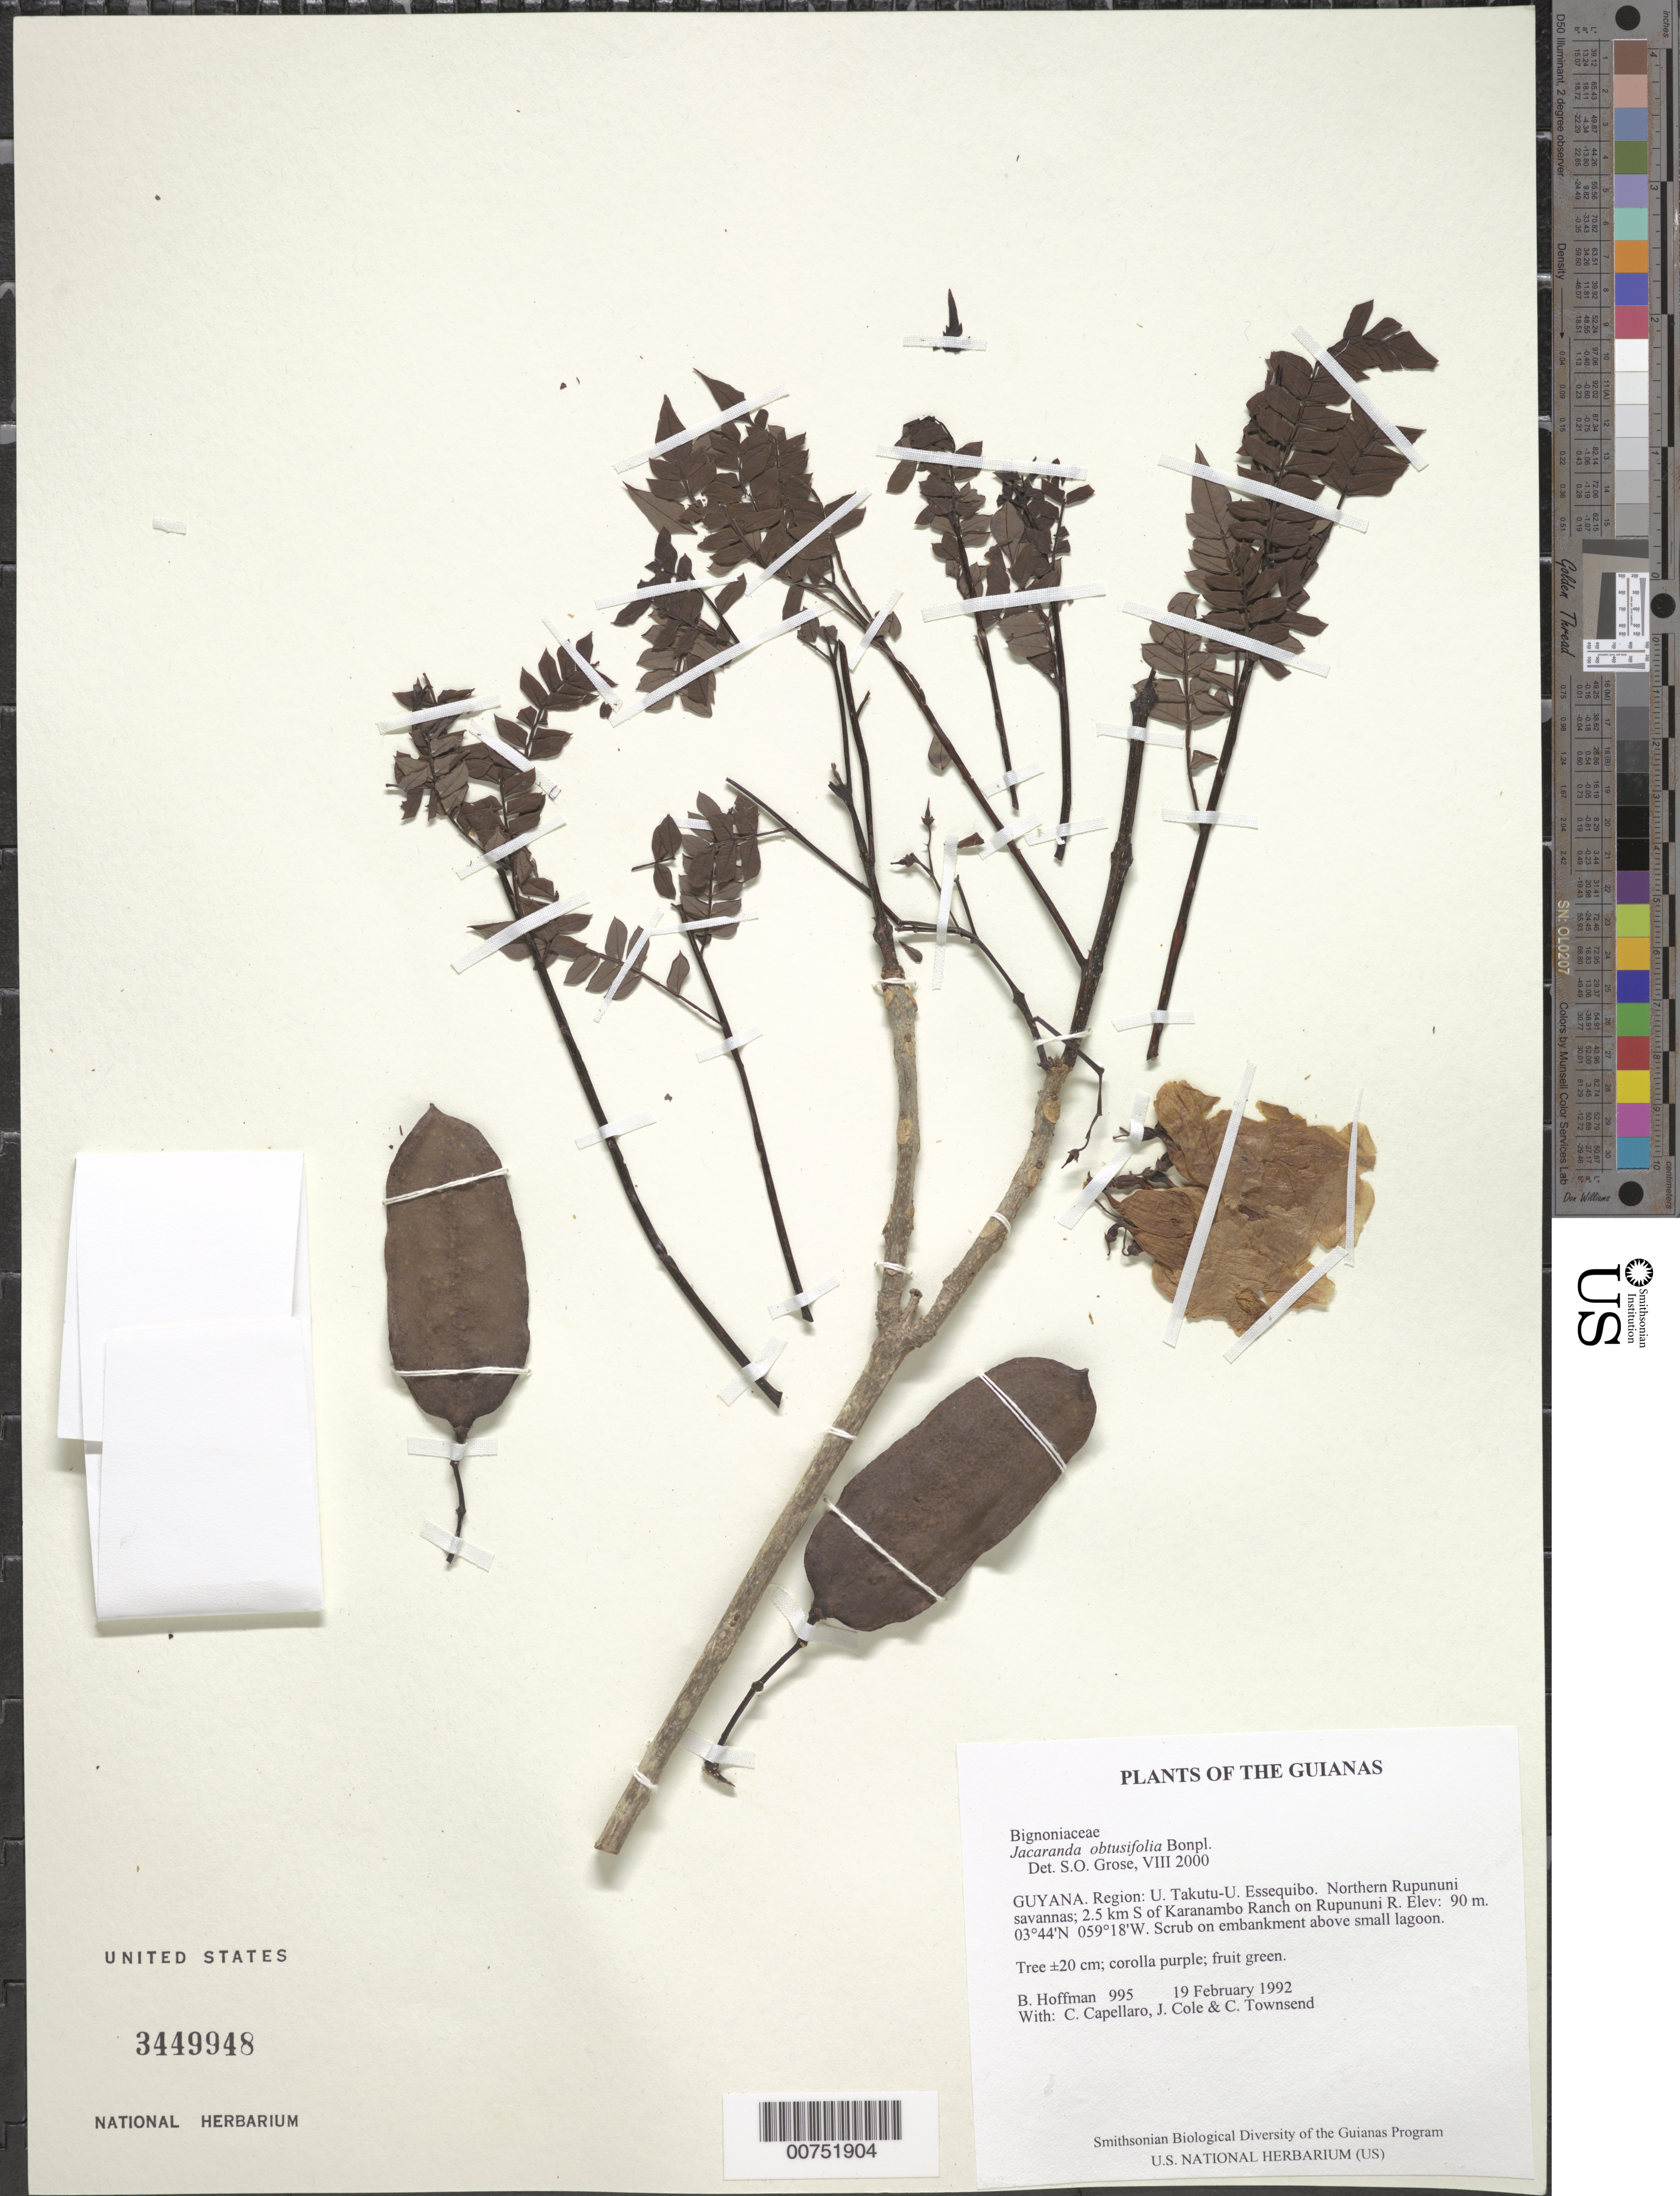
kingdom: Plantae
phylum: Tracheophyta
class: Magnoliopsida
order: Lamiales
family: Bignoniaceae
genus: Jacaranda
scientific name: Jacaranda obtusifolia subsp. rhombifolia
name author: (G. Mey.) A.H. Gentry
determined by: Alexander, S. N.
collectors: B. Hoffman, C. Capellaro, J. Cole & C. Townsend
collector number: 995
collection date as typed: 19 February 1992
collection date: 1992-02-19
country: Guyana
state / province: U. Takutu-U. Essequibo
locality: Northern Rupununi savannas; 2.5 km S of Karanambo Ranch on Rupununi River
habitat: Scrub on embankment above small lagoon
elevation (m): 90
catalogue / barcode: US 3449948